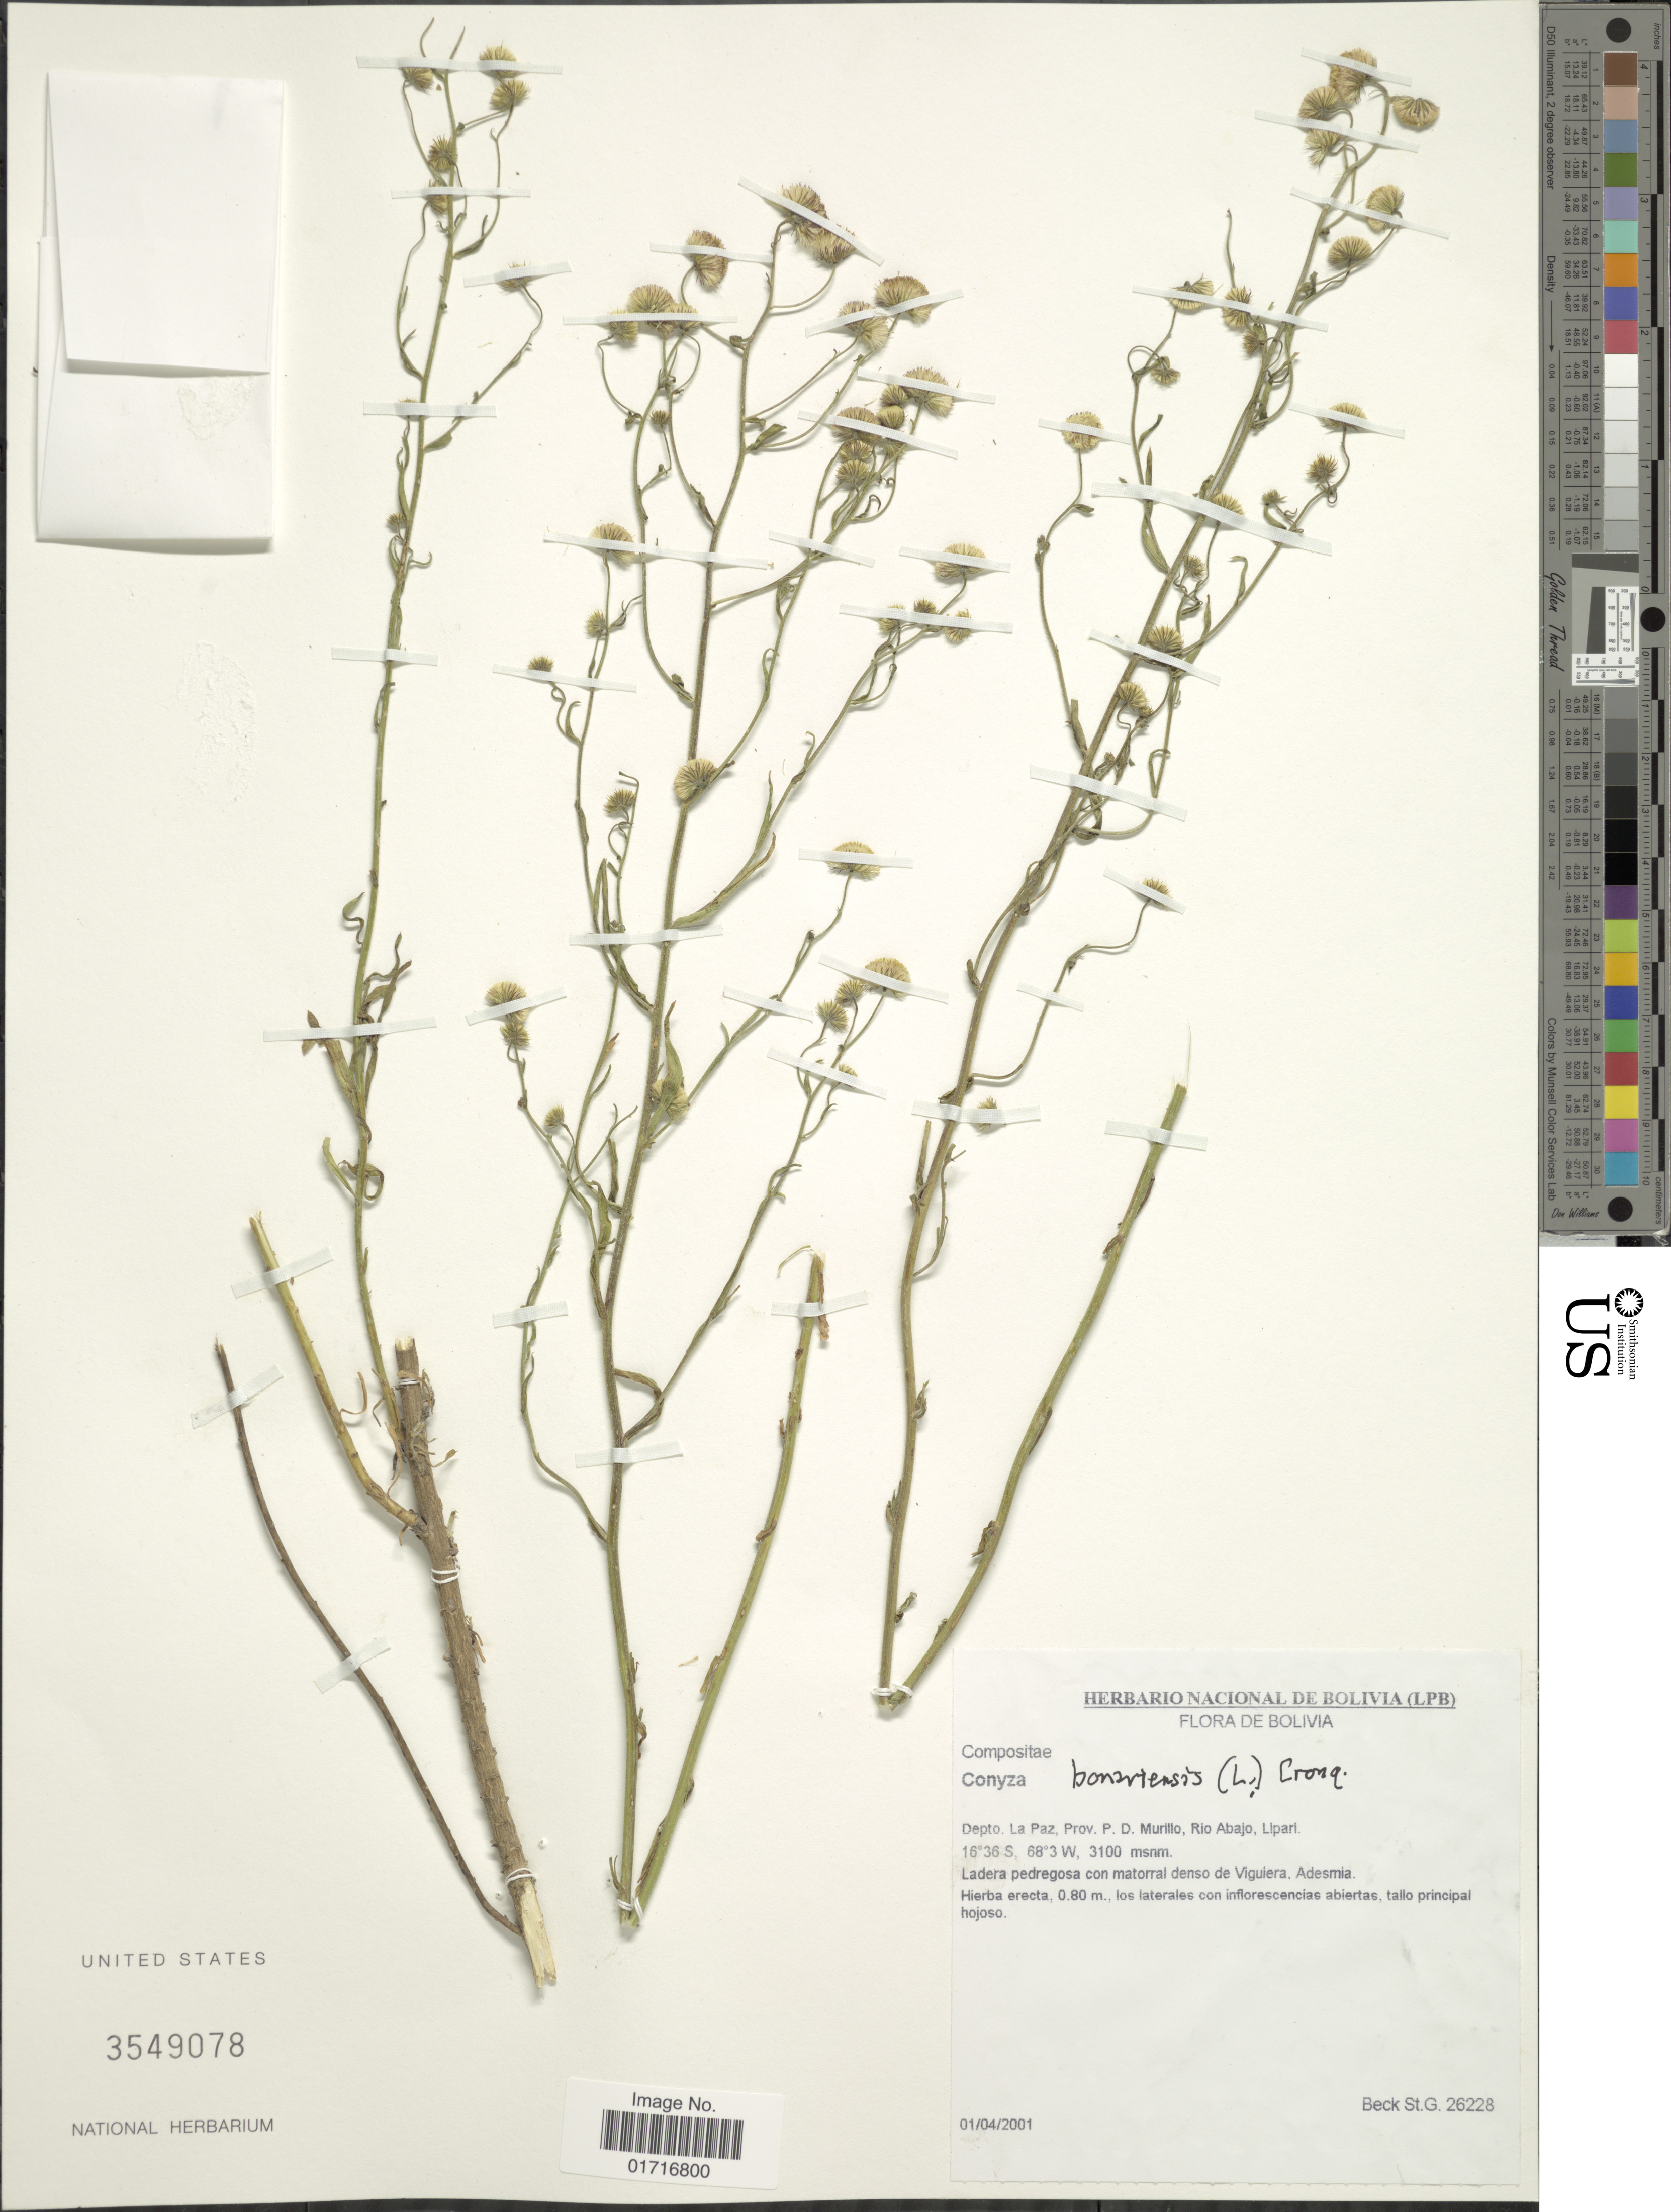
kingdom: Plantae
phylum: Tracheophyta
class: Magnoliopsida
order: Asterales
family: Asteraceae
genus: Conyza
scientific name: Conyza bonariensis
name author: (L.) Cronq.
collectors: S. G. Beck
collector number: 26228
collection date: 2001-04-01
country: Bolivia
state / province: La Paz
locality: Depto. La Paz, Prov. P.D. Murillo, Rio Abajo, Lipari.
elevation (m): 3100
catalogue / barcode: US 3549078